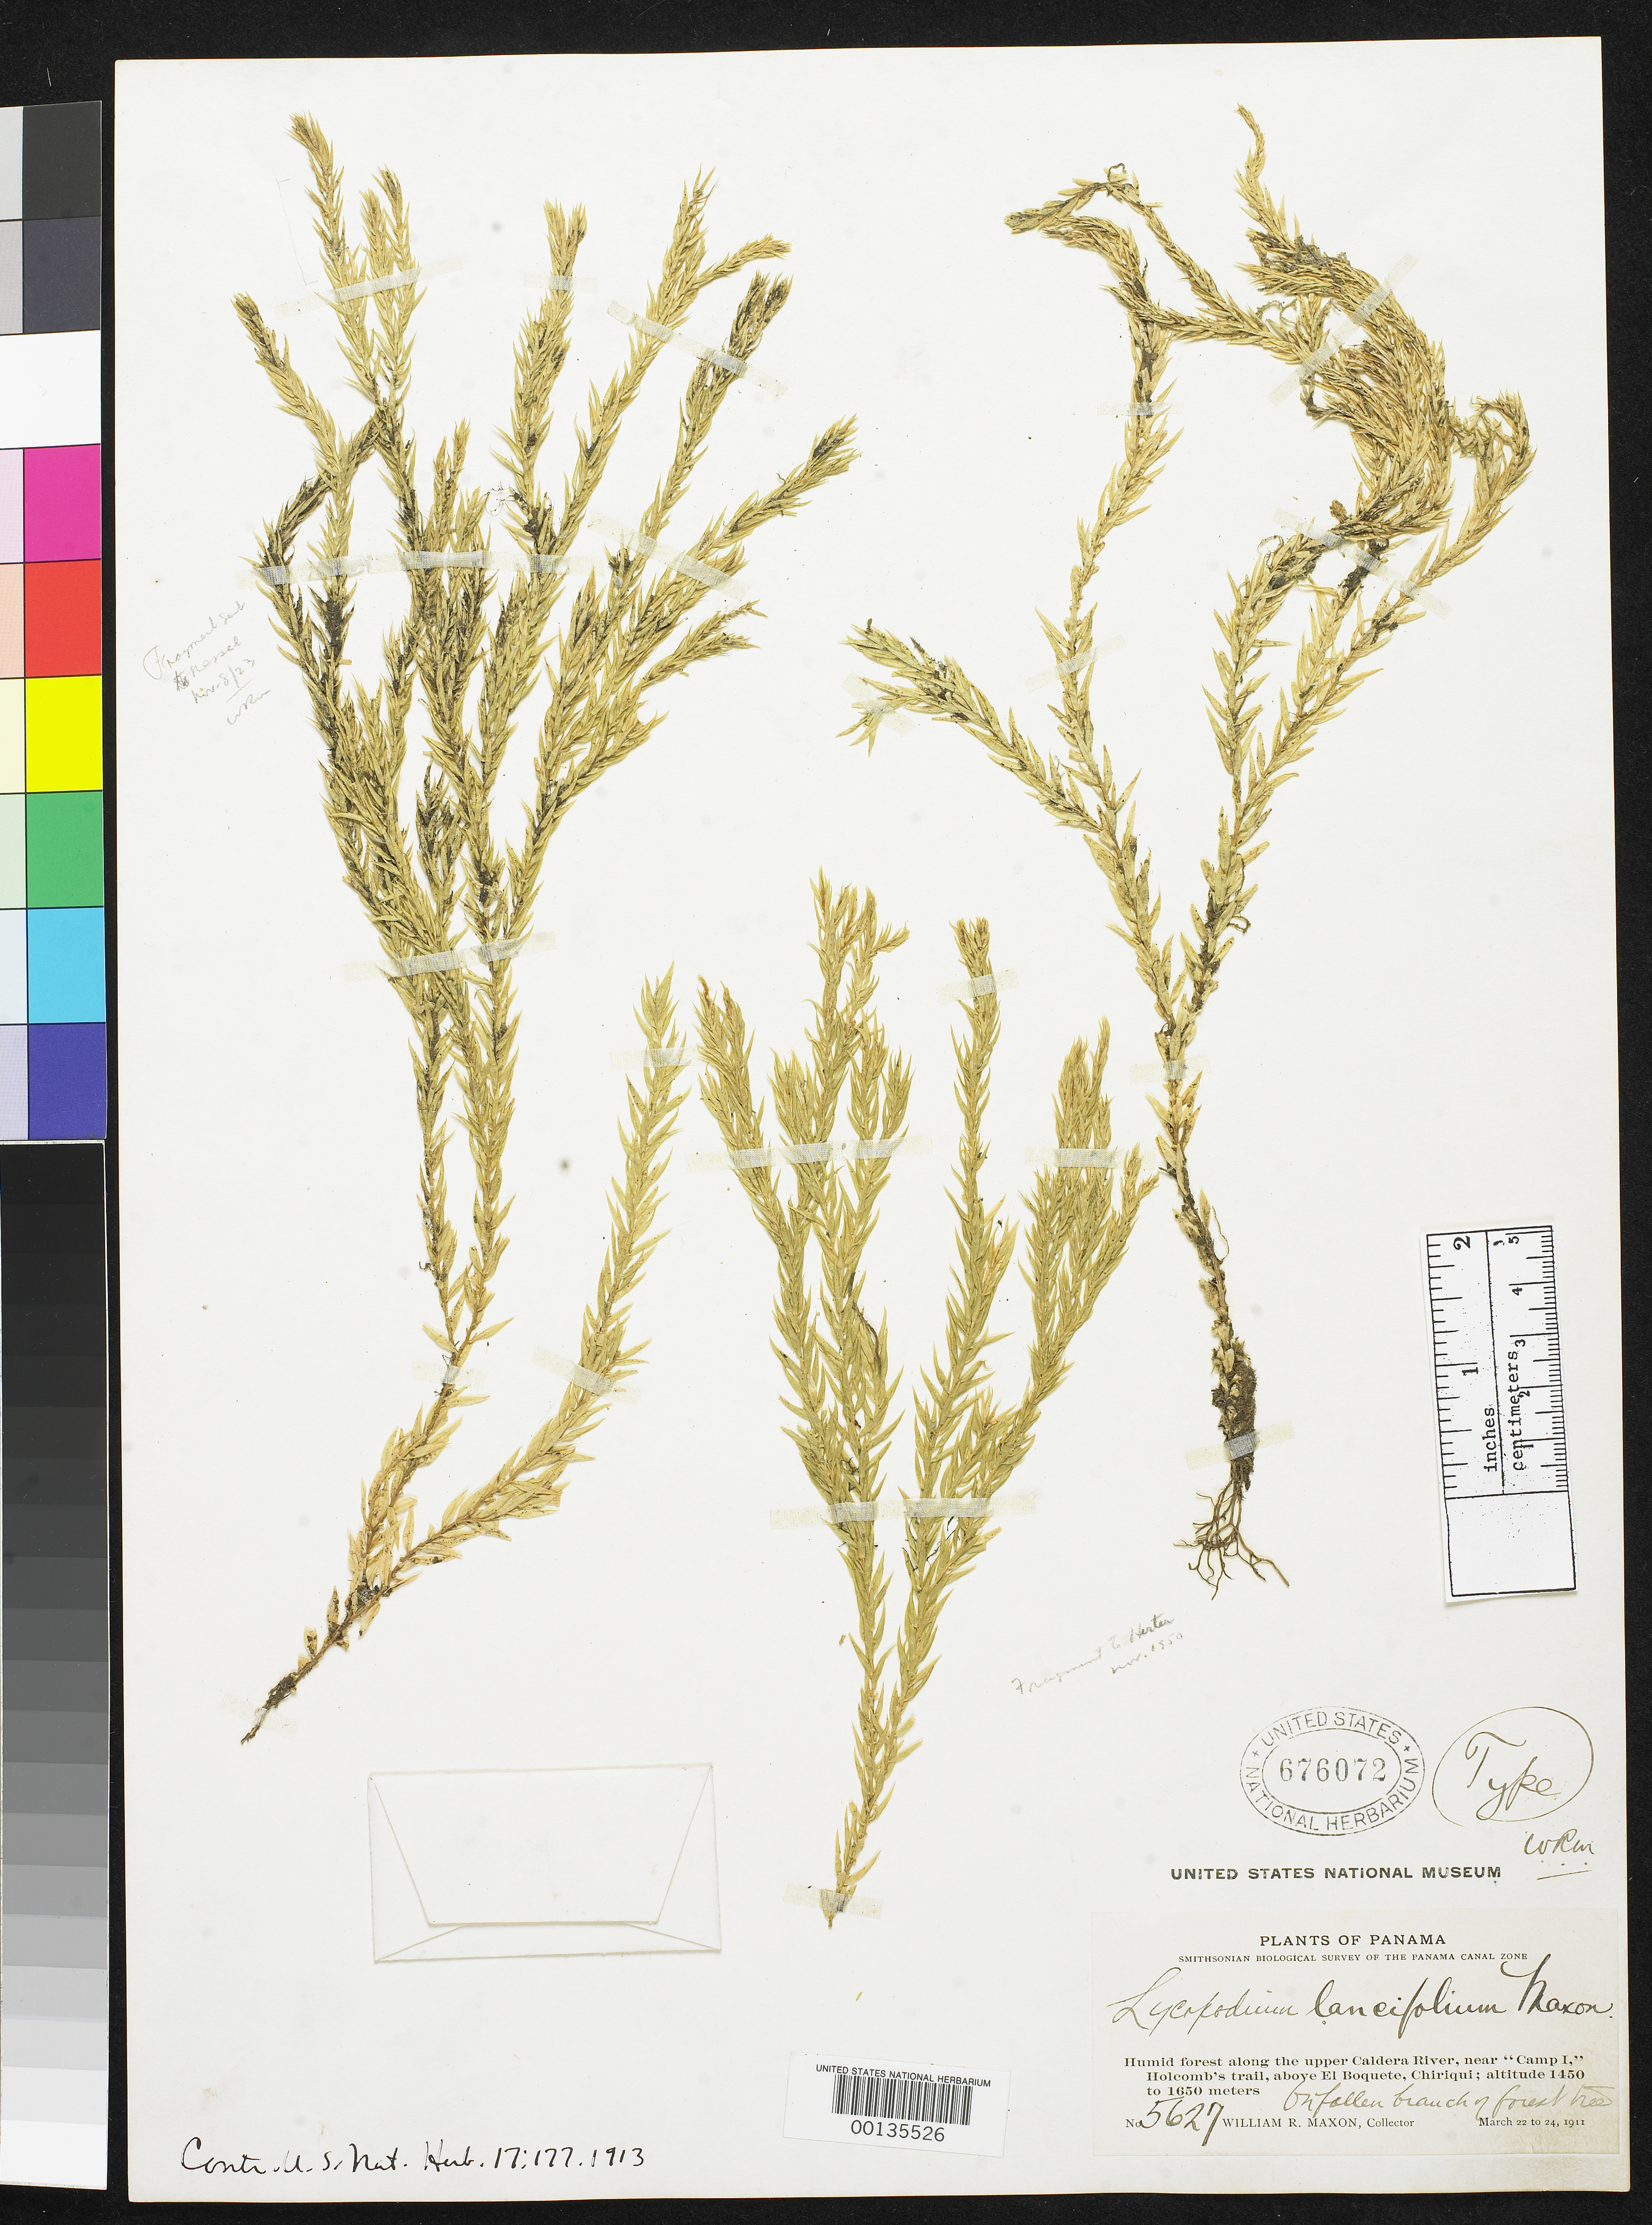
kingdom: Plantae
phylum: Tracheophyta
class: Lycopodiopsida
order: Lycopodiales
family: Lycopodiaceae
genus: Lycopodium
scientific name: Lycopodium lancifolium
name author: Maxon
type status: Holotype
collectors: W. R. Maxon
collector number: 5627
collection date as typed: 22 Mar 1911 to 24 Mar 1911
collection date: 1911-03-22/1911-03-24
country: Panama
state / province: Chiriquí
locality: Upper Caldera River, near camp 1, Holcomb's Trail, above El Boquete.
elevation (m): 1450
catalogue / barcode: US 676072